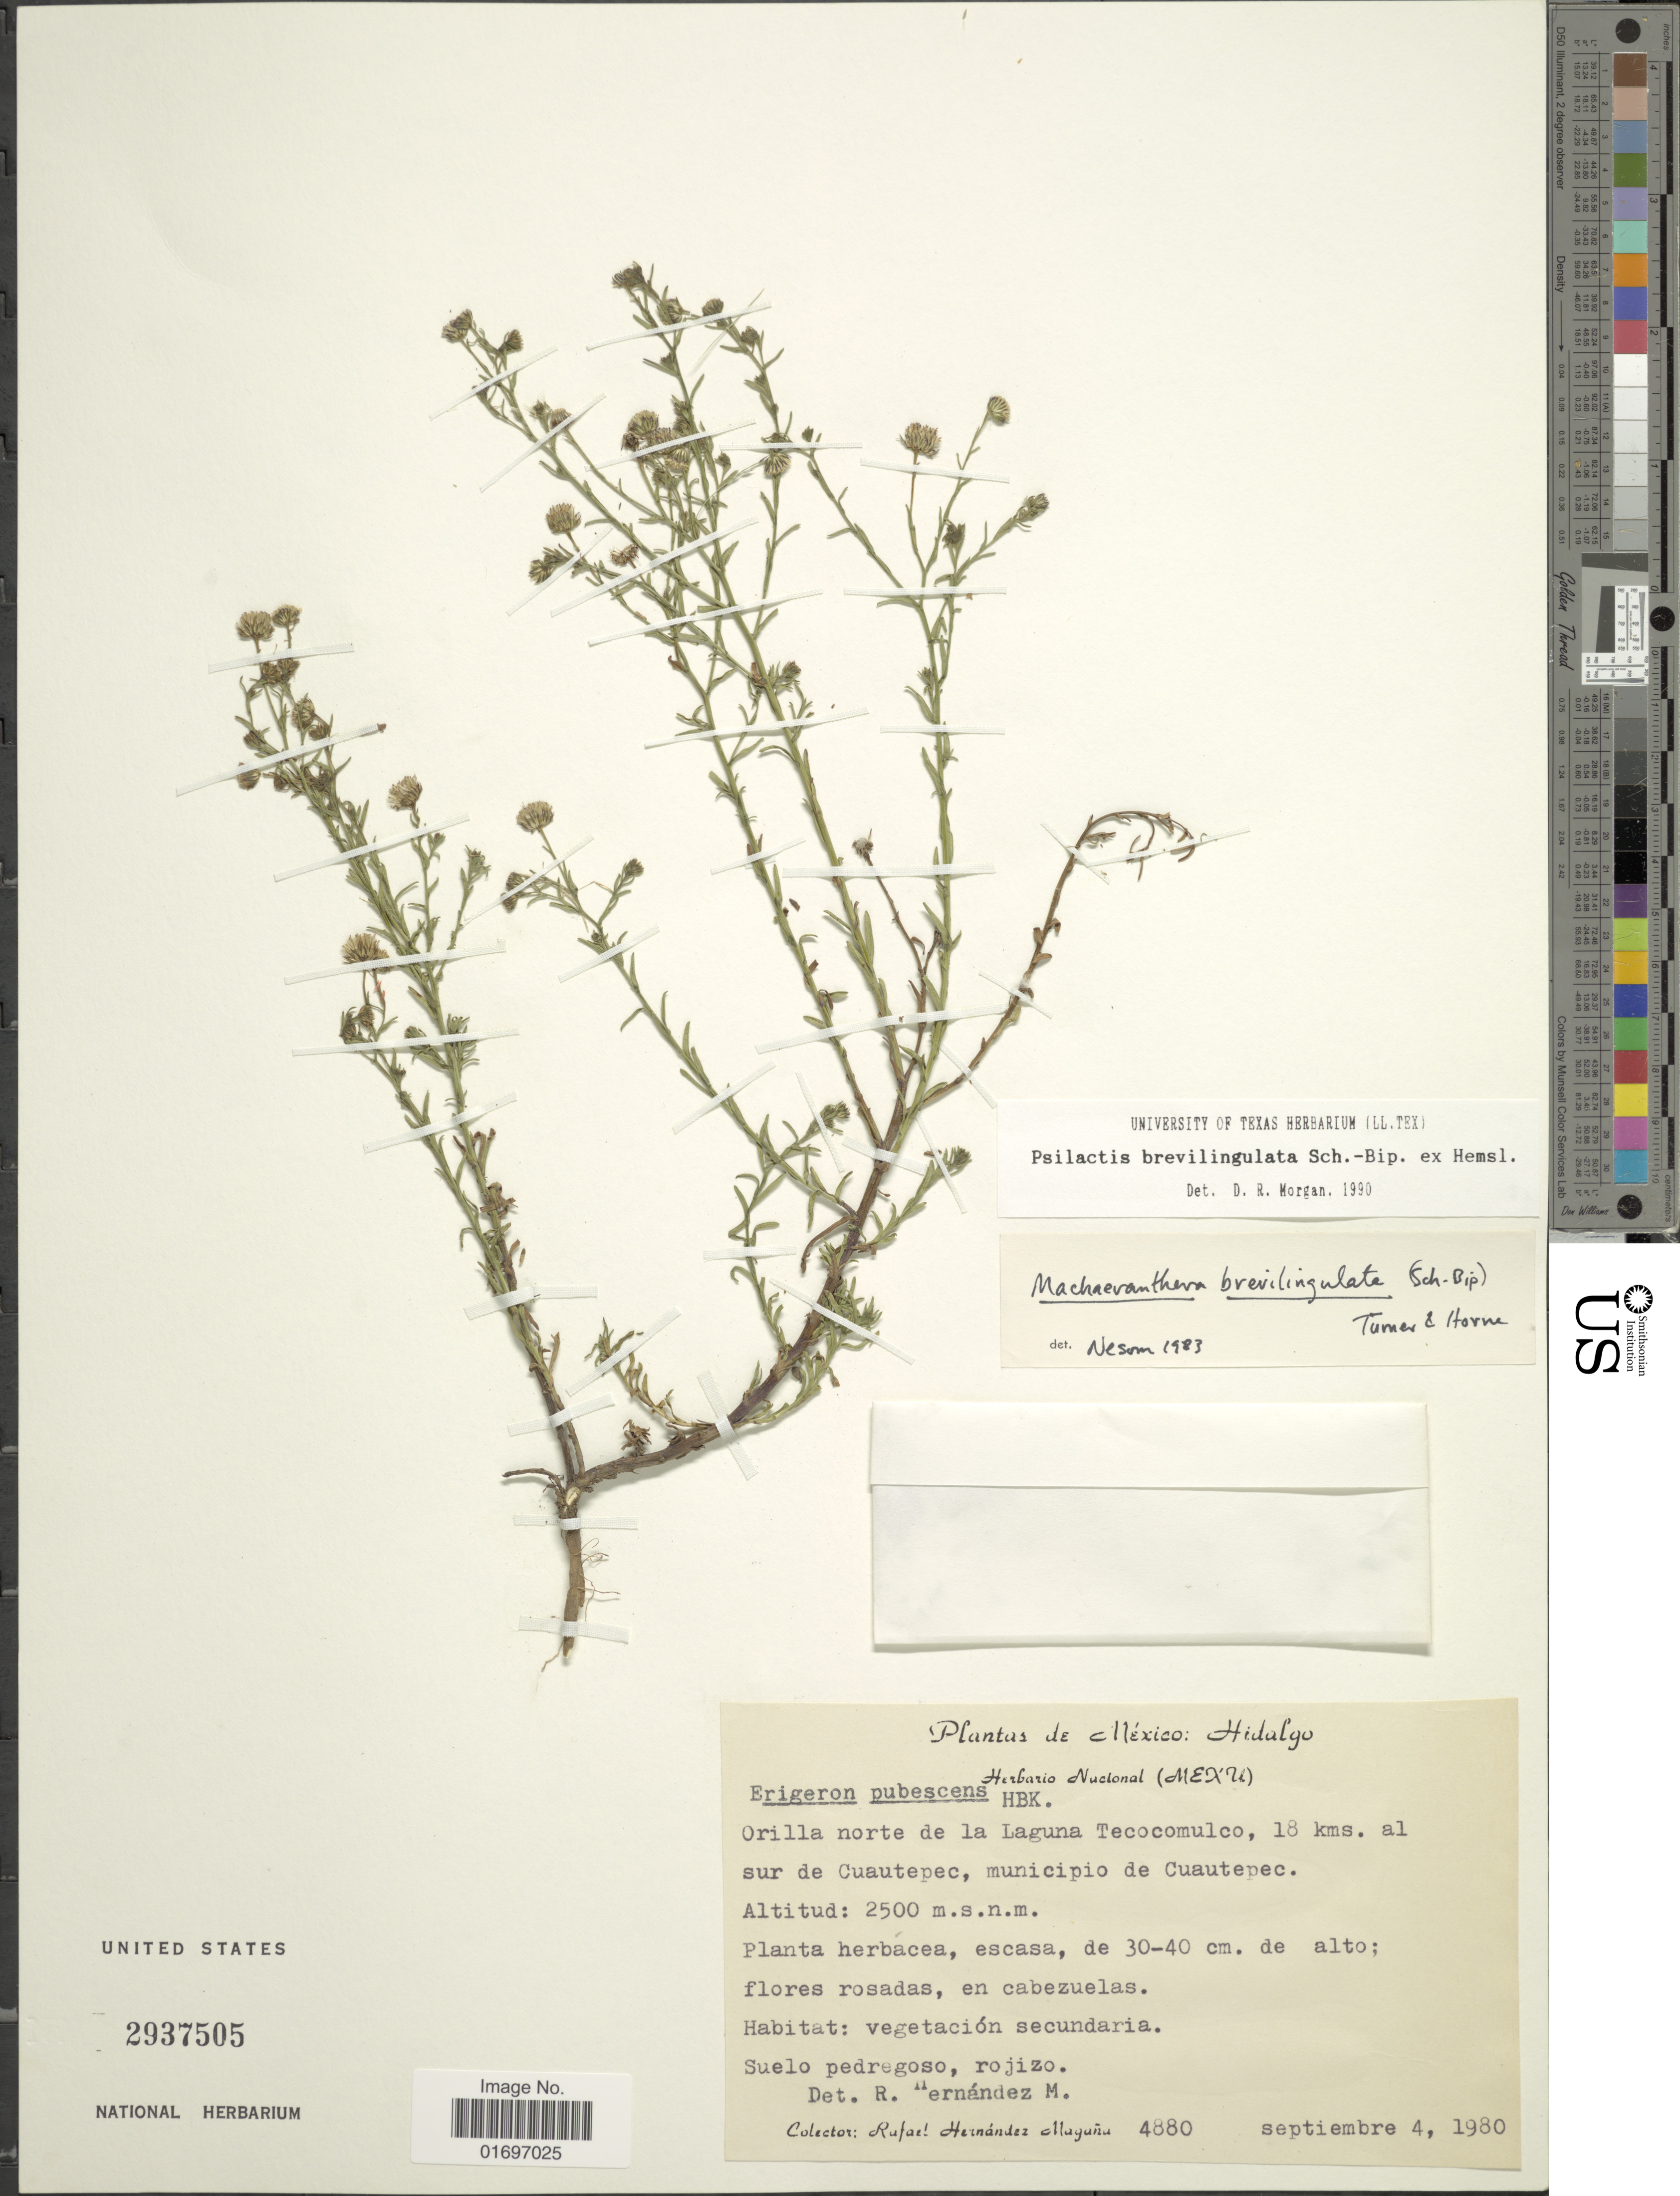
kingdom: Plantae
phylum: Tracheophyta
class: Magnoliopsida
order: Asterales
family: Asteraceae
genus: Psilactis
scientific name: Psilactis brevilingulata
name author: Sch. Bip. ex Hemsl.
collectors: R. Hernández-M.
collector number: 4880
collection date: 1980-09-04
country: Mexico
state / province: Hidalgo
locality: México: Hidalgo. Orilla norte de la Laguna Tecocomulco, 18 kms. al sur de Cuautepec, municipio de Cuautepec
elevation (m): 2500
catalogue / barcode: US 2937505